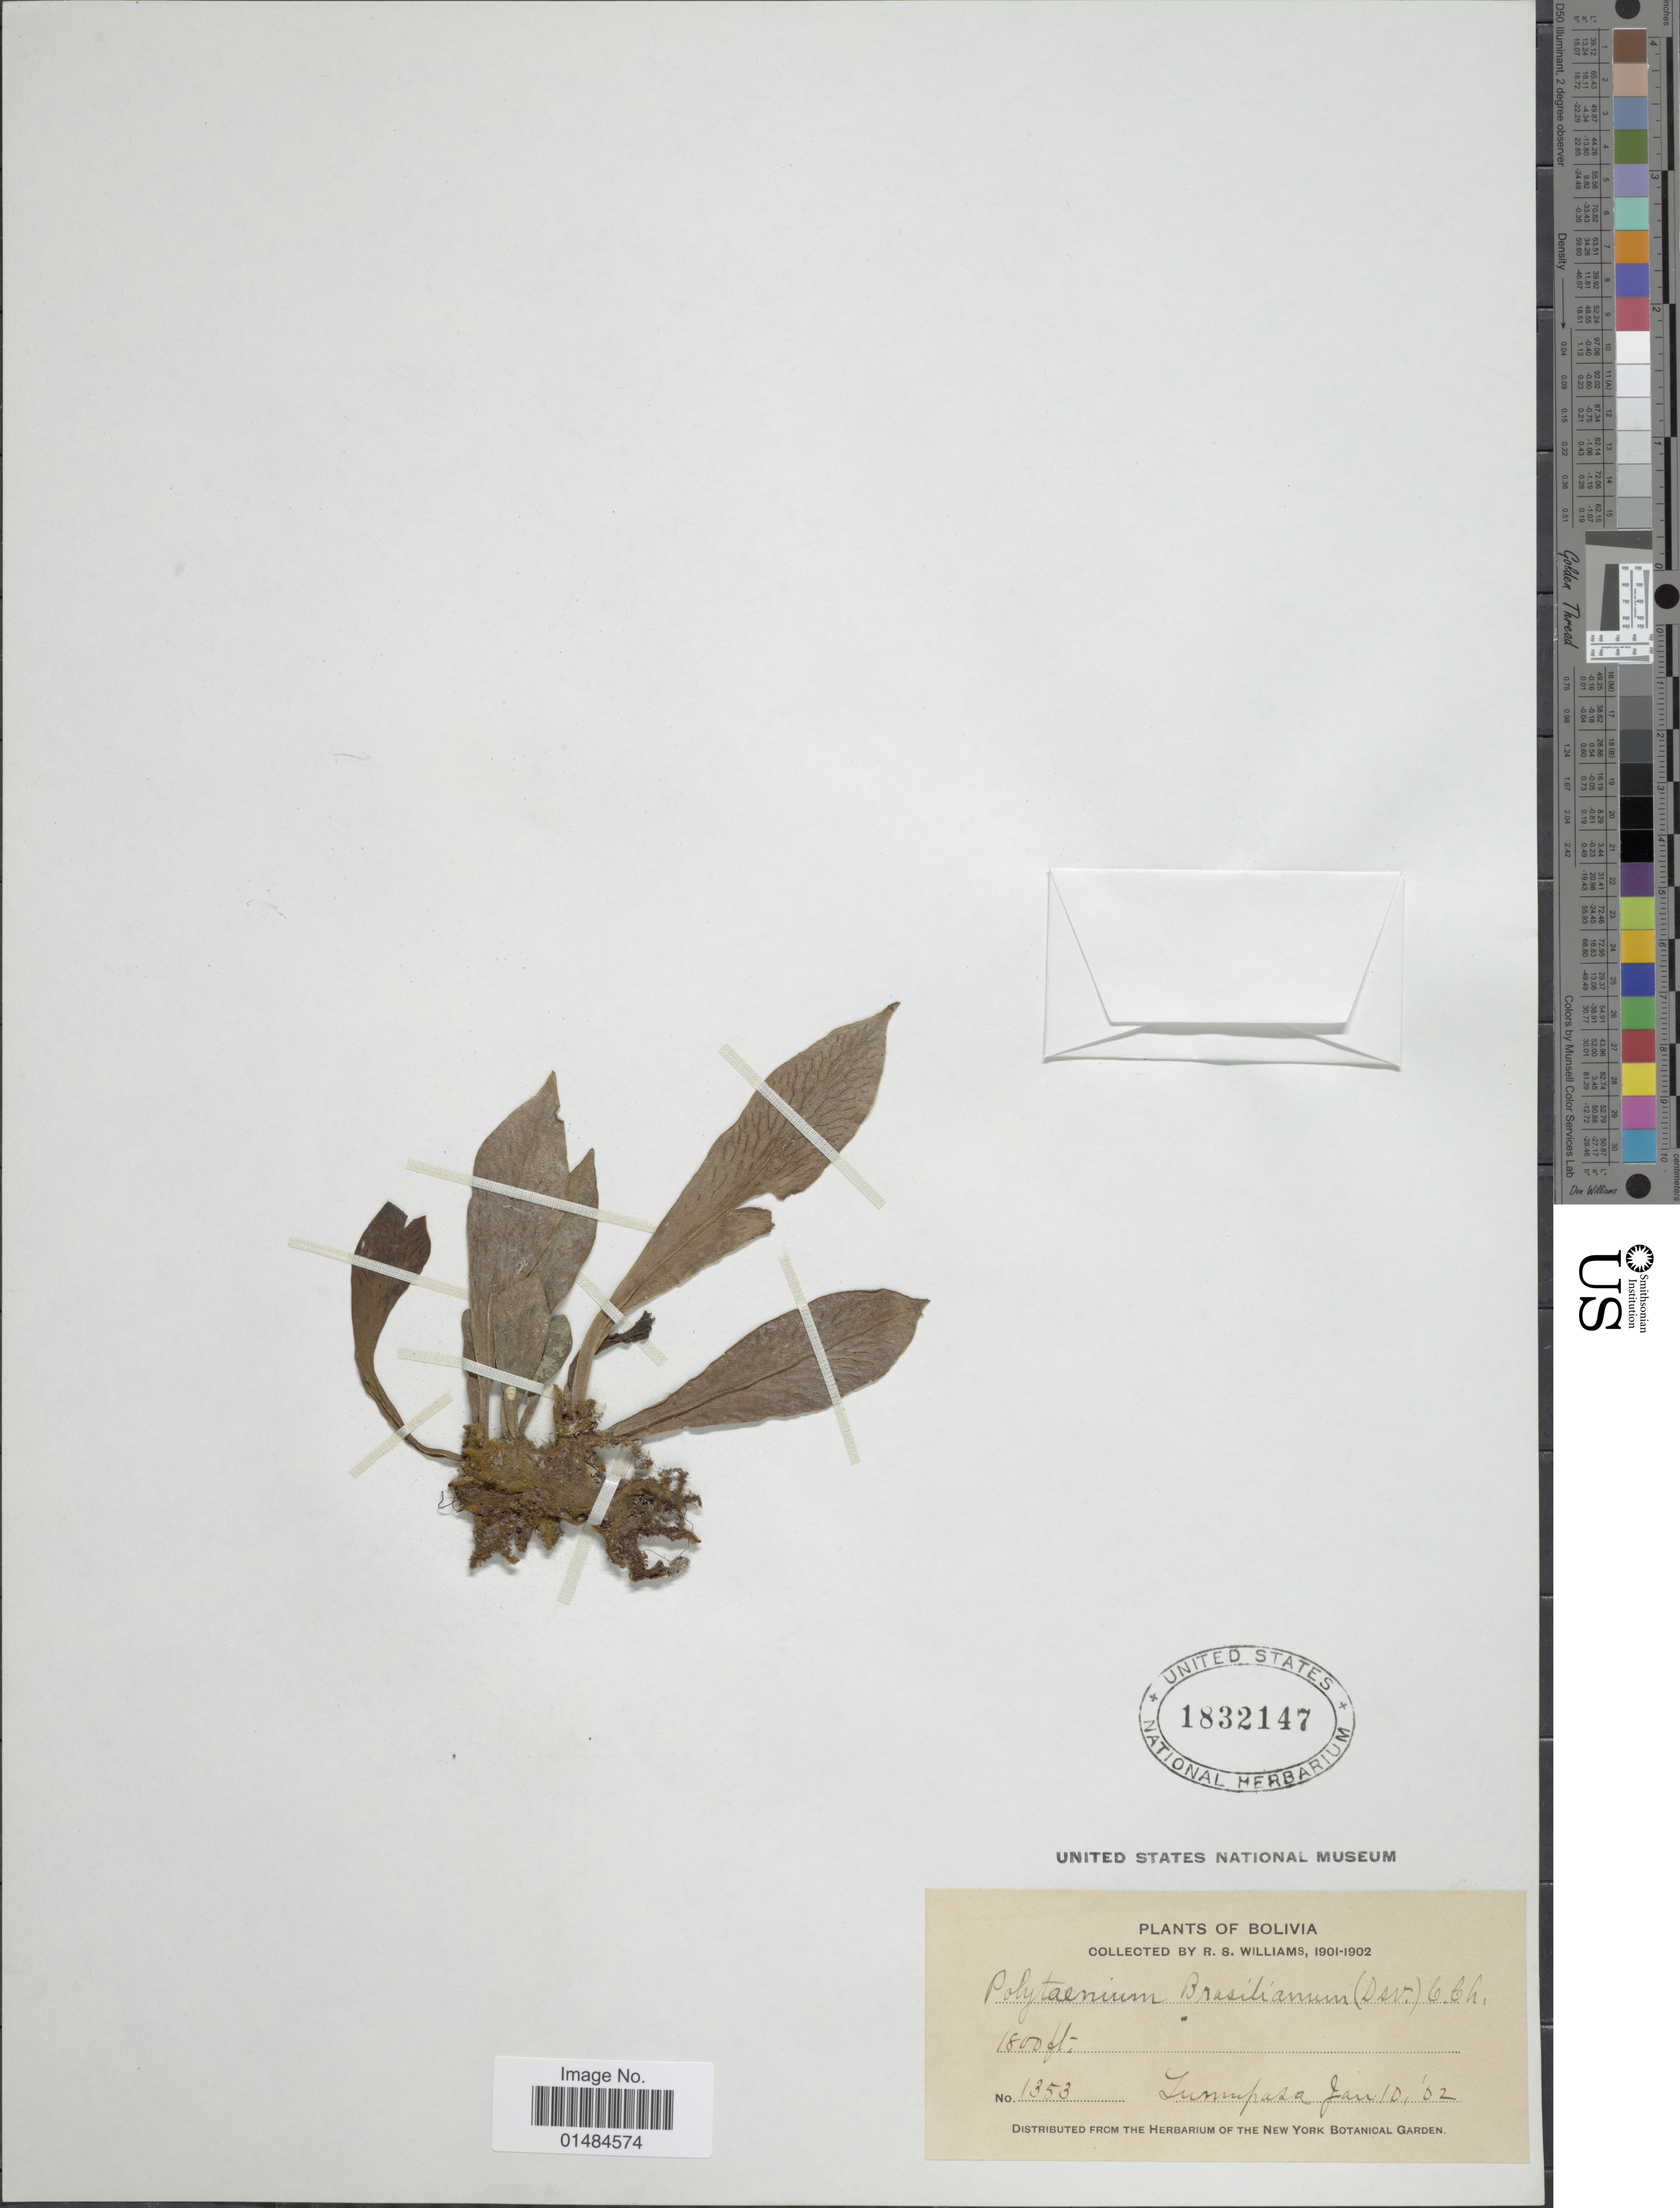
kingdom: Plantae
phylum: Tracheophyta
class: Polypodiopsida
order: Polypodiales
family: Pteridaceae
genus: Polytaenium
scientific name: Polytaenium cajenense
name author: (Desv.) Benedict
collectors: R. S. Williams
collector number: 1353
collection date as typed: Jan. 10, '02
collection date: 1902-01-10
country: Bolivia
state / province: La Paz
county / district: Iturralde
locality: Tumupasa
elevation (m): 549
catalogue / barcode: US 1832147